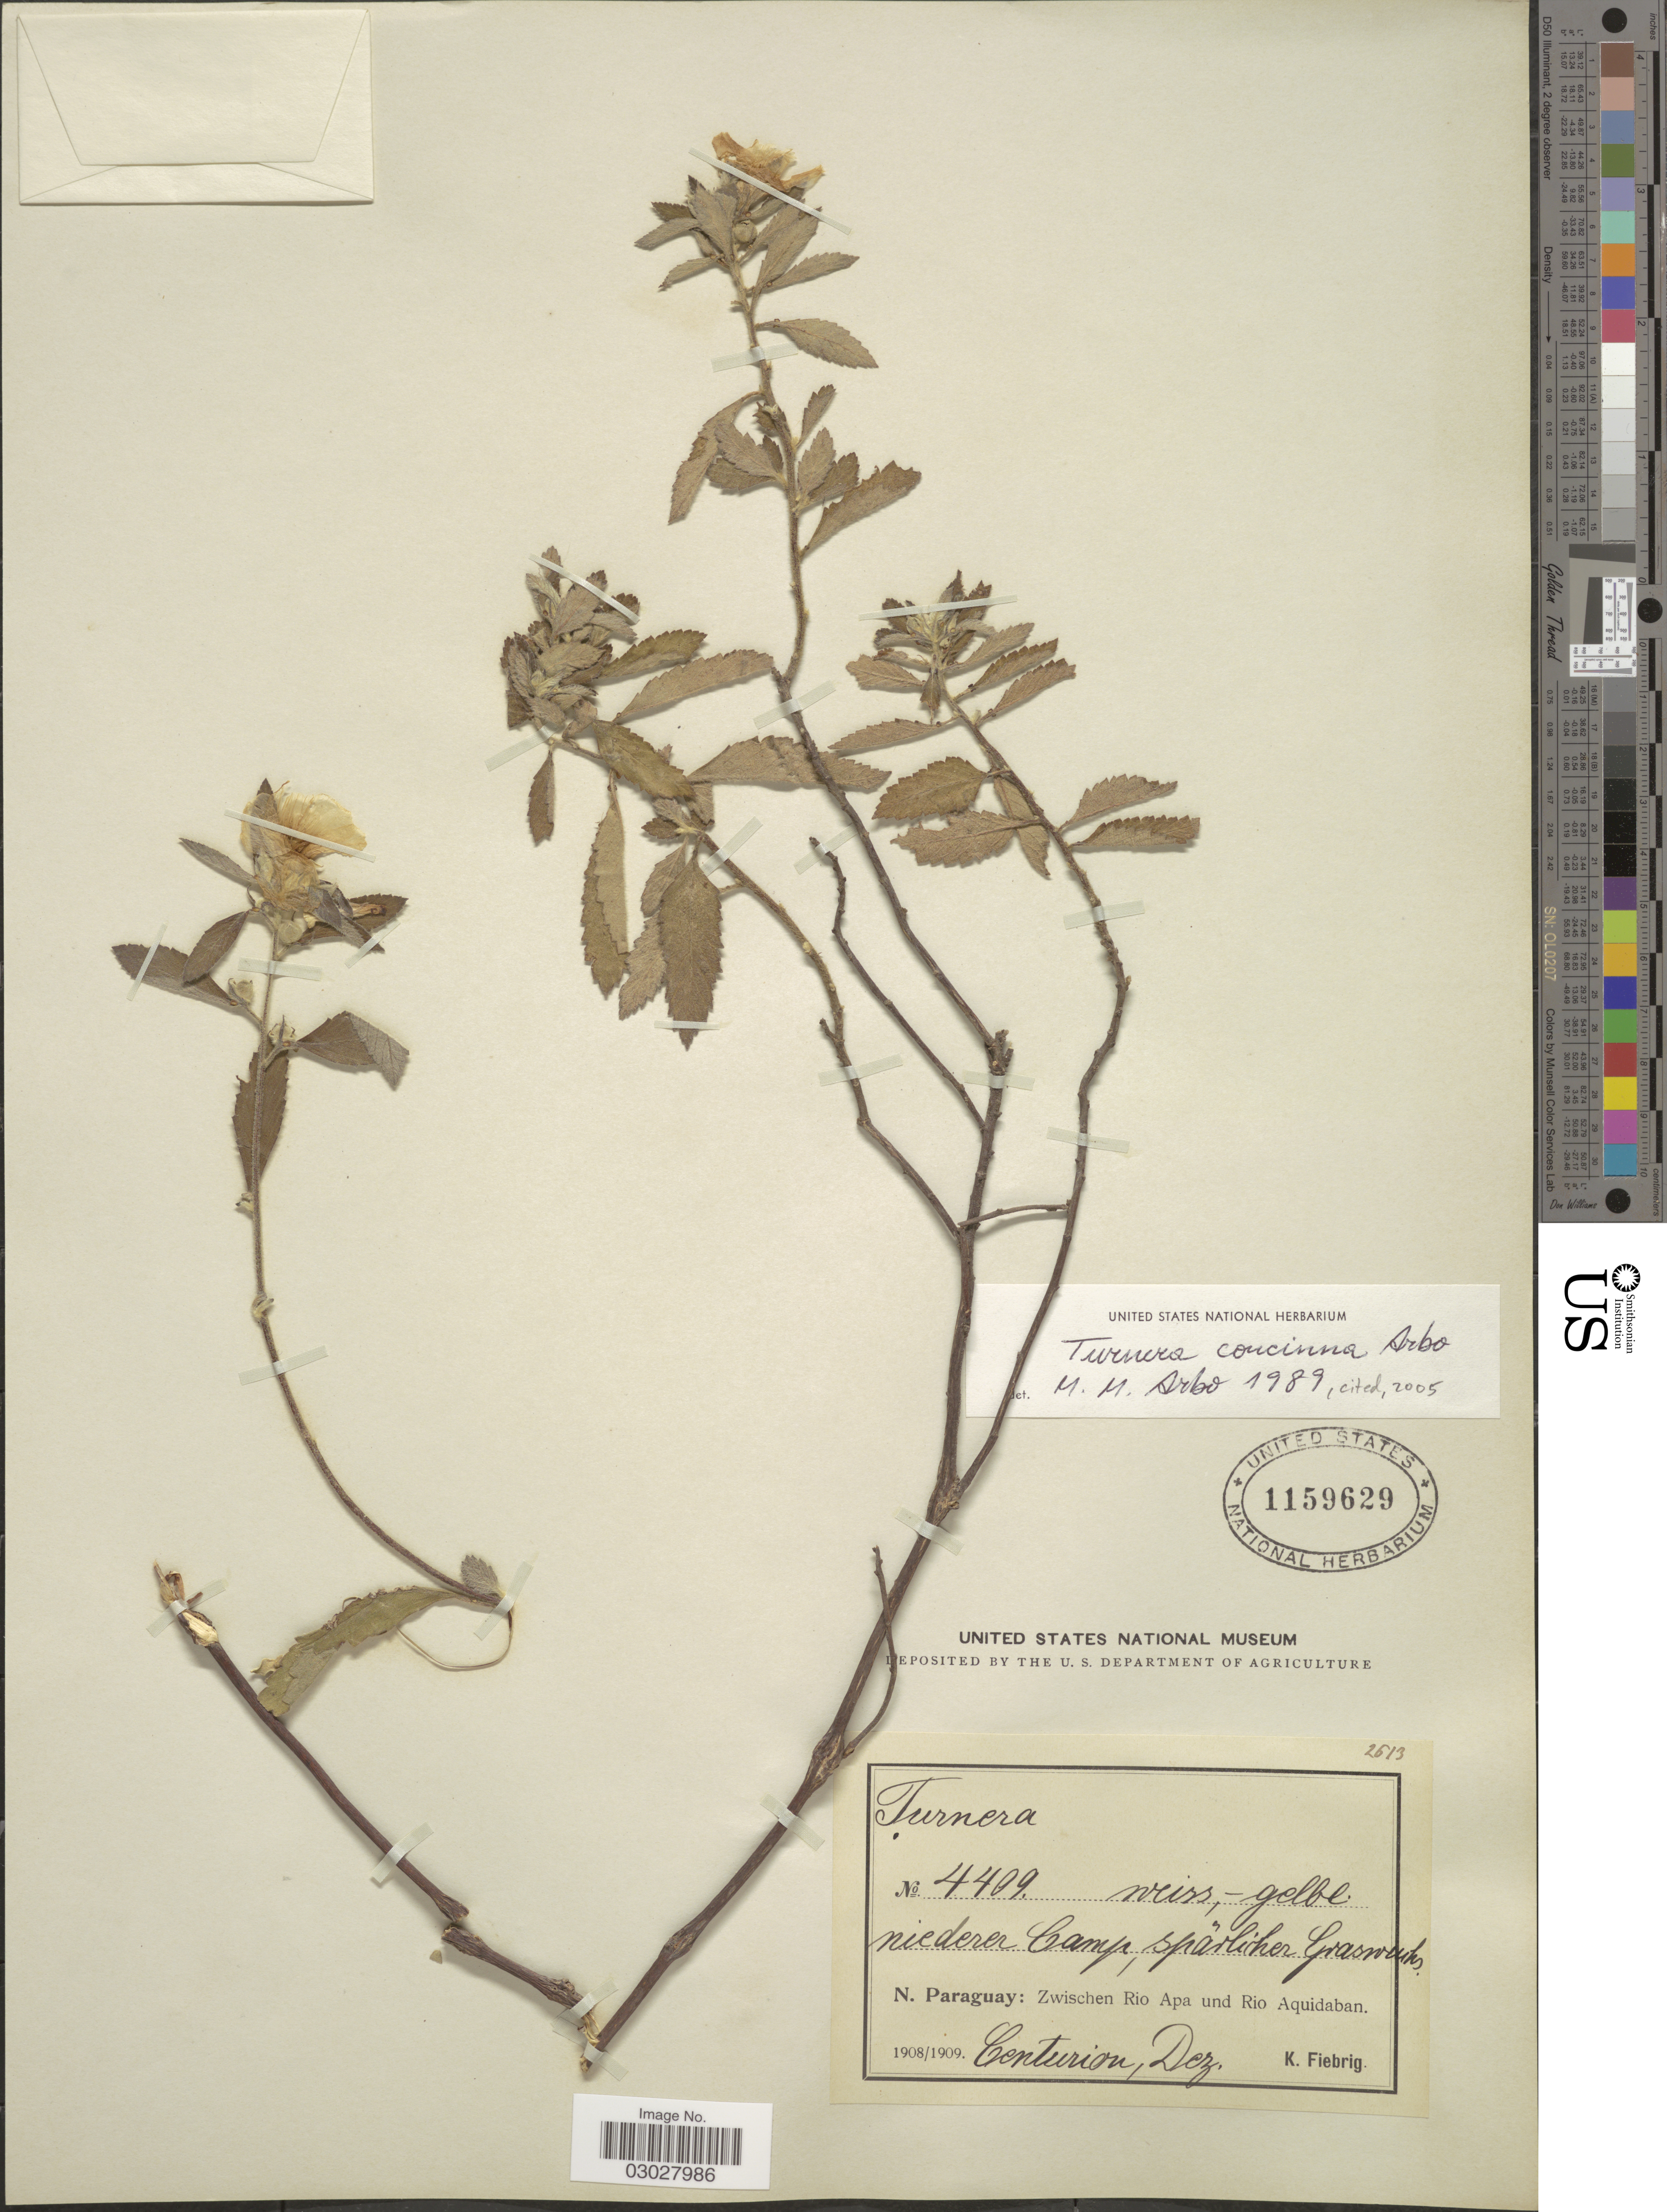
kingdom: Plantae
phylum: Tracheophyta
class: Magnoliopsida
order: Malpighiales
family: Turneraceae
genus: Turnera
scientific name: Turnera concinna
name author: Arbo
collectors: K. Fiebrig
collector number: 4409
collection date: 1908-12/1909-12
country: Paraguay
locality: N. Paraguay: Zwischen Rio Apa und Rio Aquidaban. Centurion.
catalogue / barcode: US 1159629